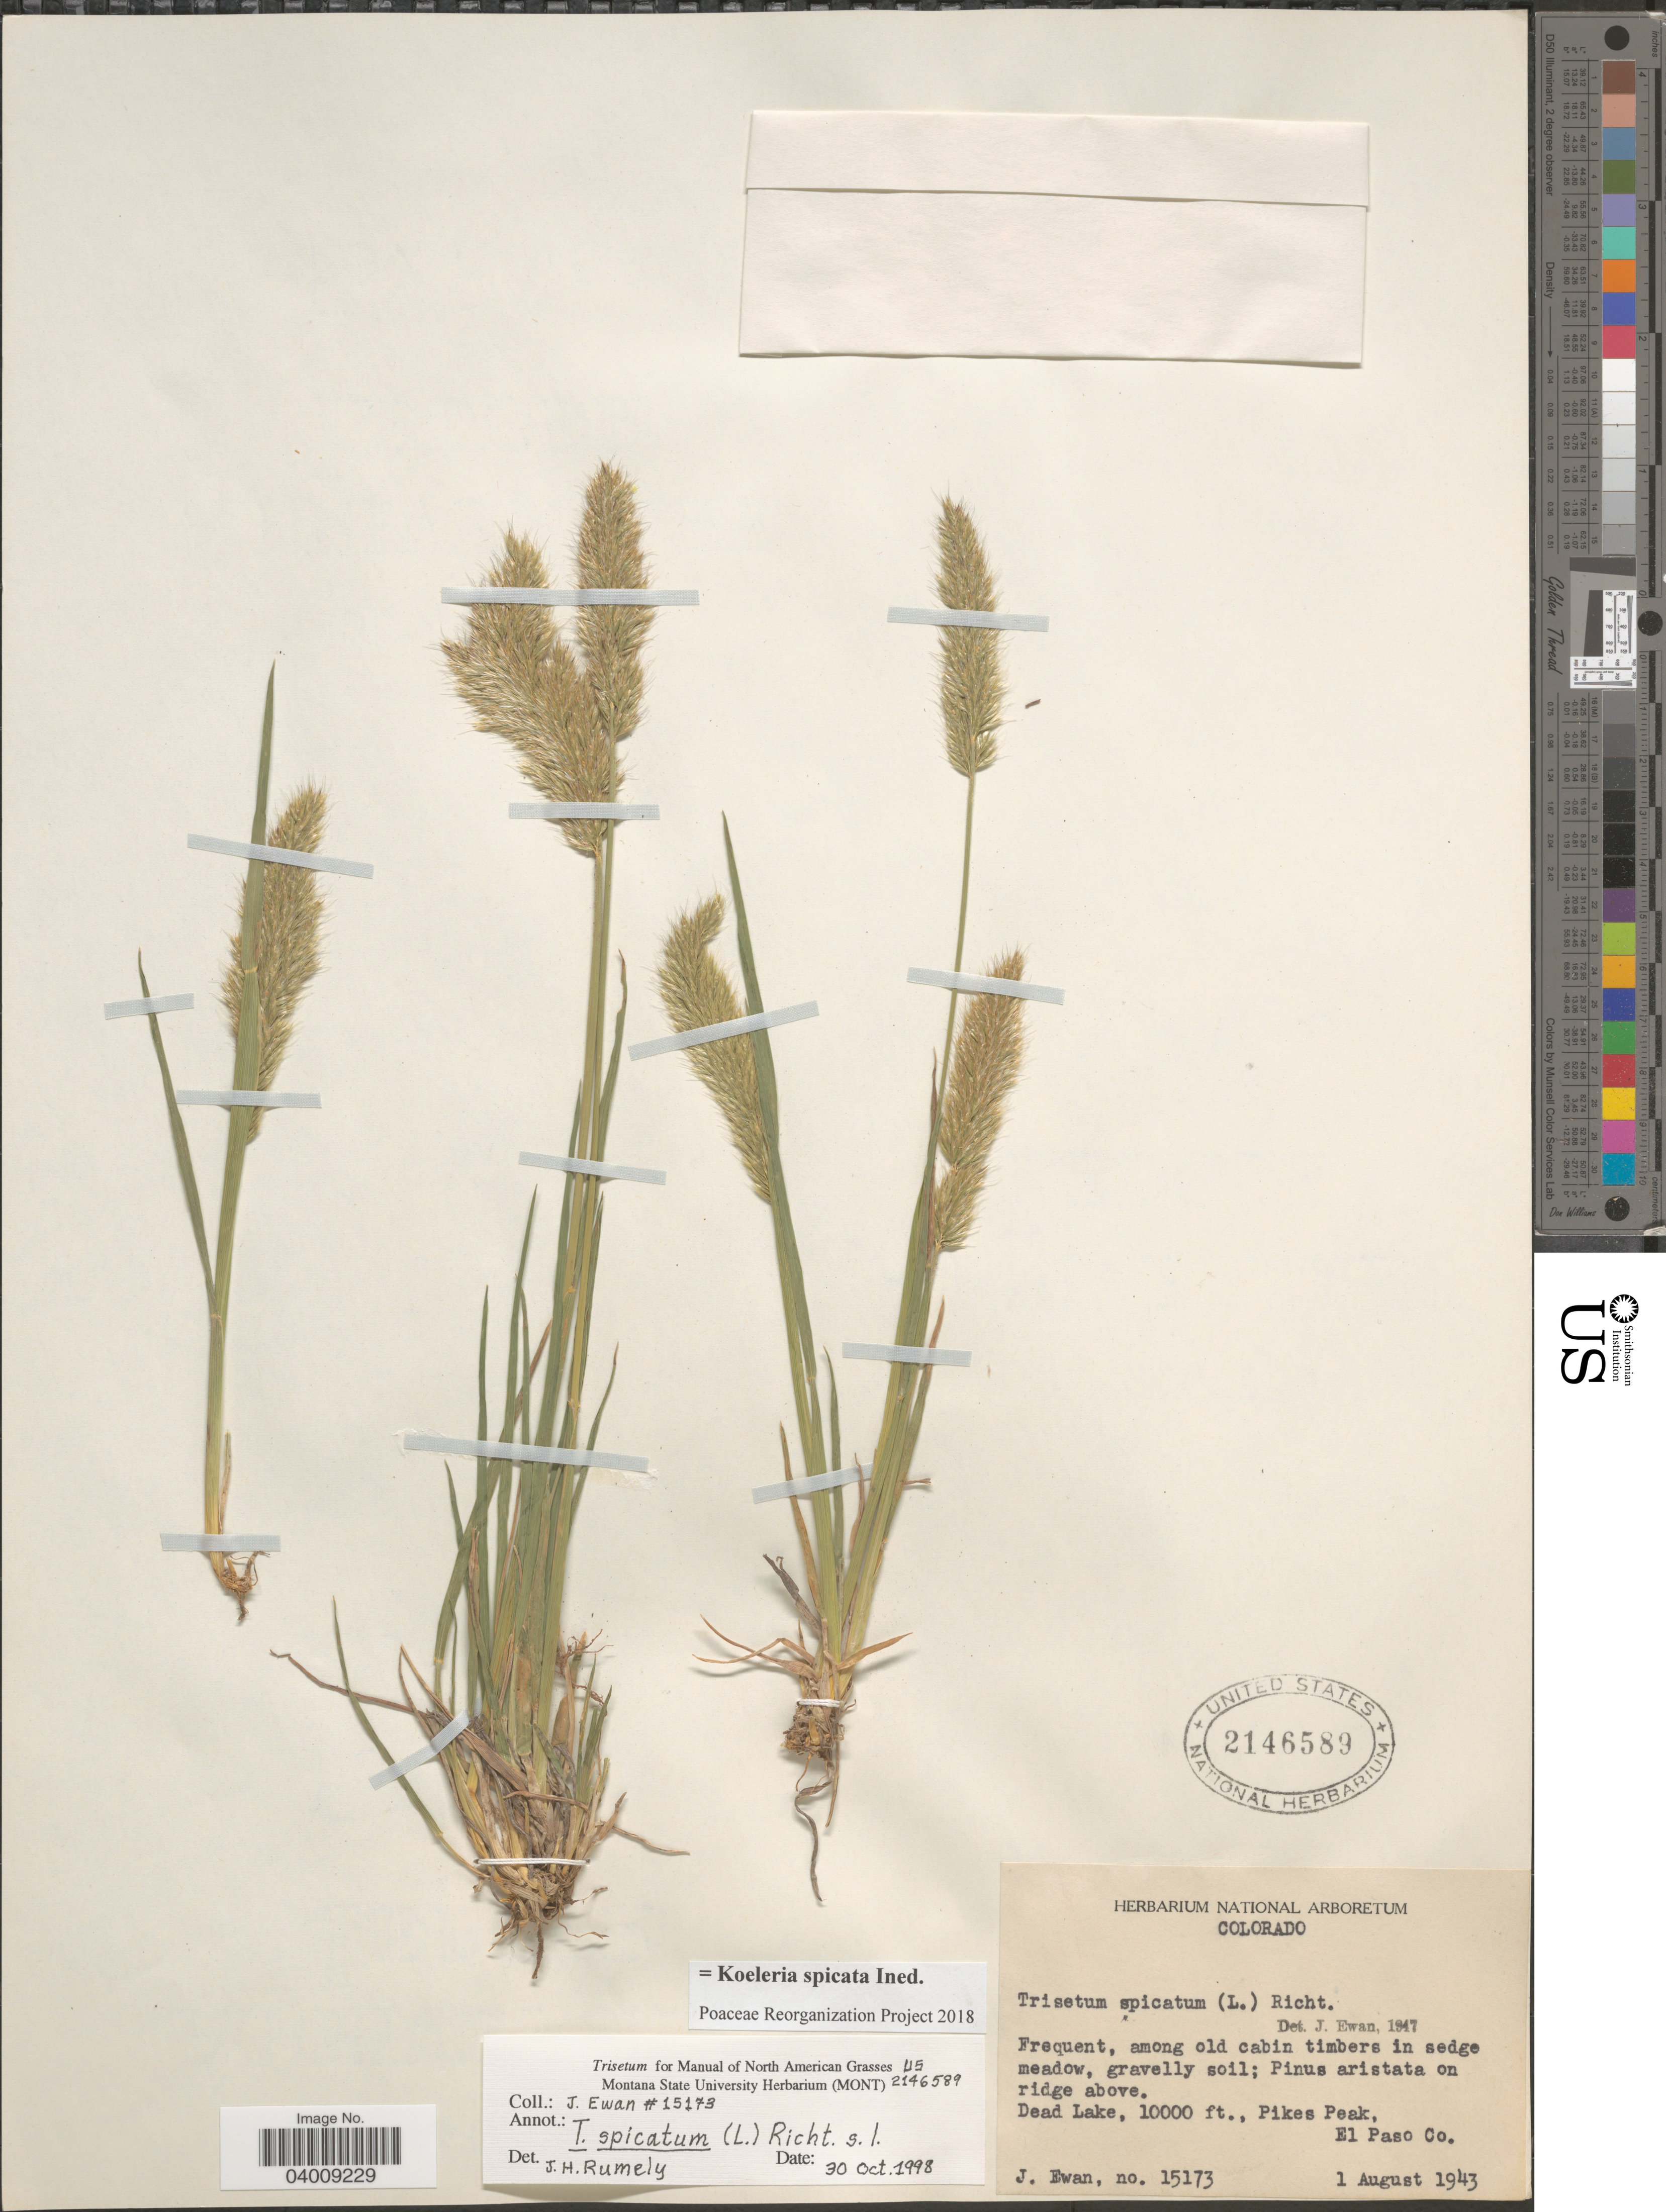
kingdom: Plantae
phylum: Tracheophyta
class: Liliopsida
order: Poales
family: Poaceae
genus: Koeleria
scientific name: Koeleria spicata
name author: (L.) Barberá et al.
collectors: J. A. Ewan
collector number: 15173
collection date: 1943-08-01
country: United States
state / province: Colorado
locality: Dead Lake, Pikes Peak, El Paso Co.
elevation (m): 3048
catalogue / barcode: US 2146589